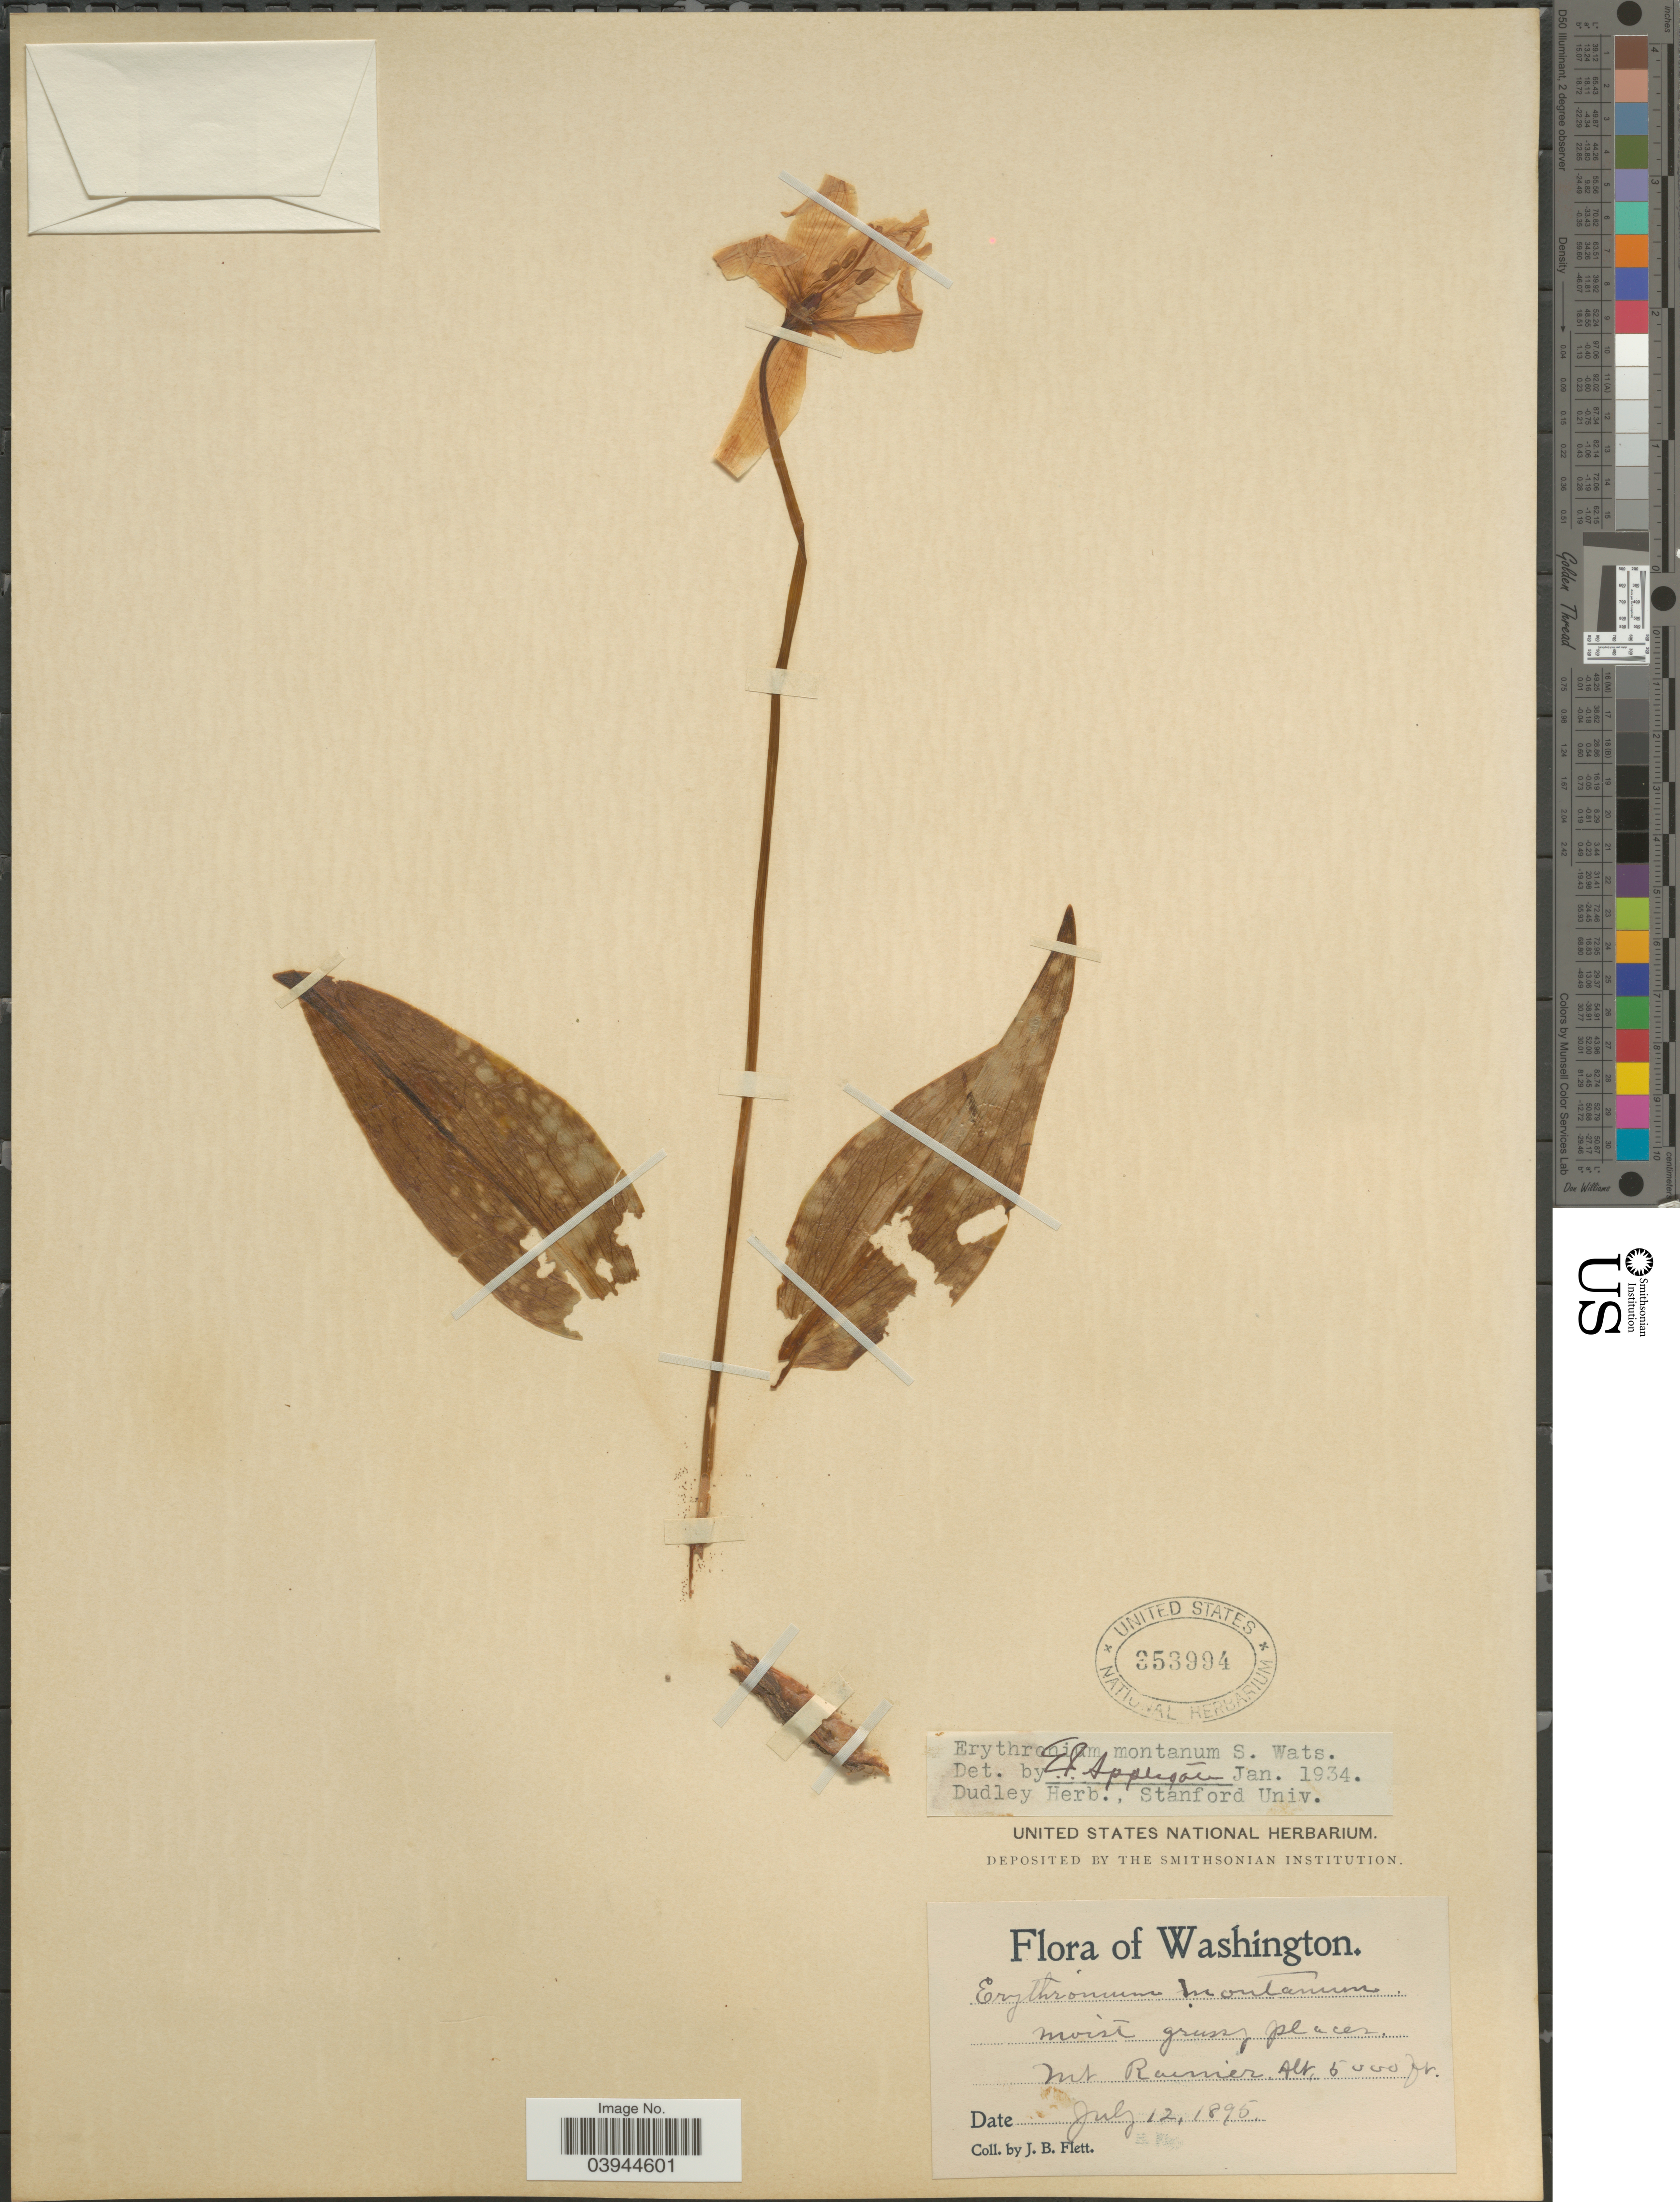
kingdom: Plantae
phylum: Tracheophyta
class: Liliopsida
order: Liliales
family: Liliaceae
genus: Erythronium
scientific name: Erythronium montanum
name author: S. Watson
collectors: J. Flett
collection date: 1895-07-12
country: United States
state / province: Washington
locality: Mt. Rainier.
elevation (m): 1524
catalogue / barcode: US 353994